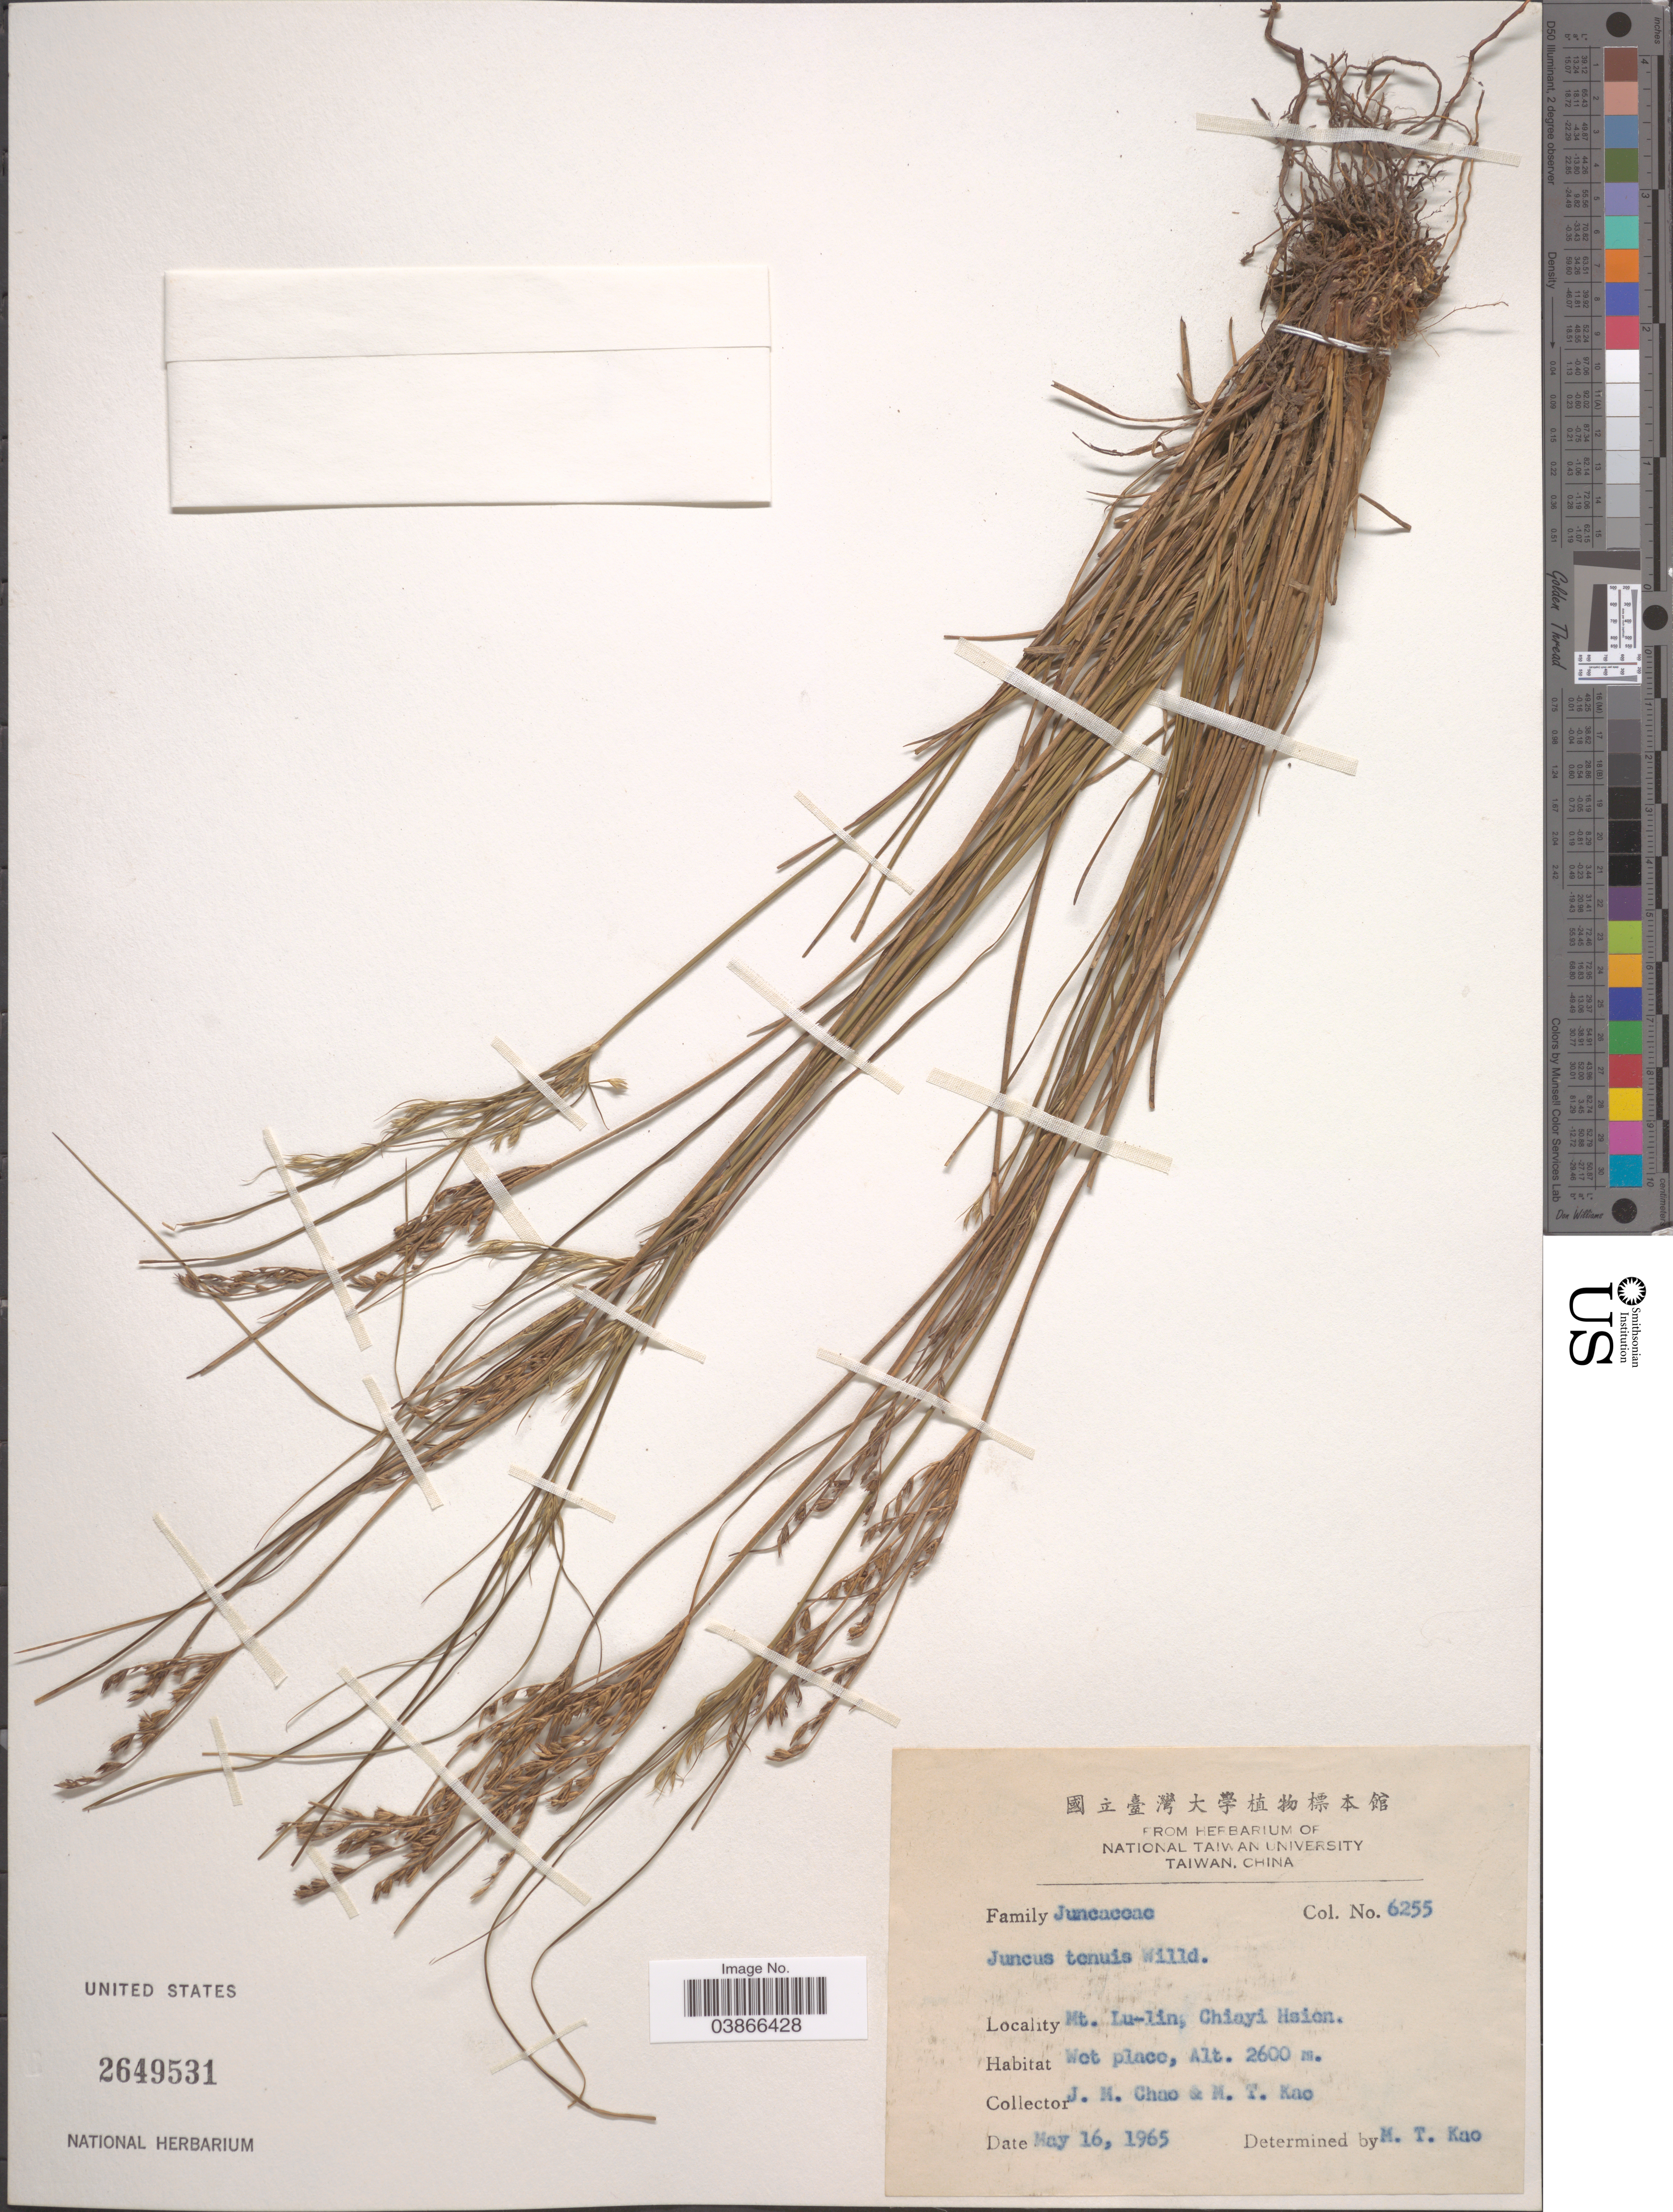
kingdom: Plantae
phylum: Tracheophyta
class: Liliopsida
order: Poales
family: Juncaceae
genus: Juncus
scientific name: Juncus tenuis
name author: Willd.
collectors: J. Chao & M. T. Kao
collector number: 6255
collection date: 1965-05-16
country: Taiwan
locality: Mt. Lu-lin, Chiayi Hsien.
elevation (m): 2600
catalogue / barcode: US 2649531